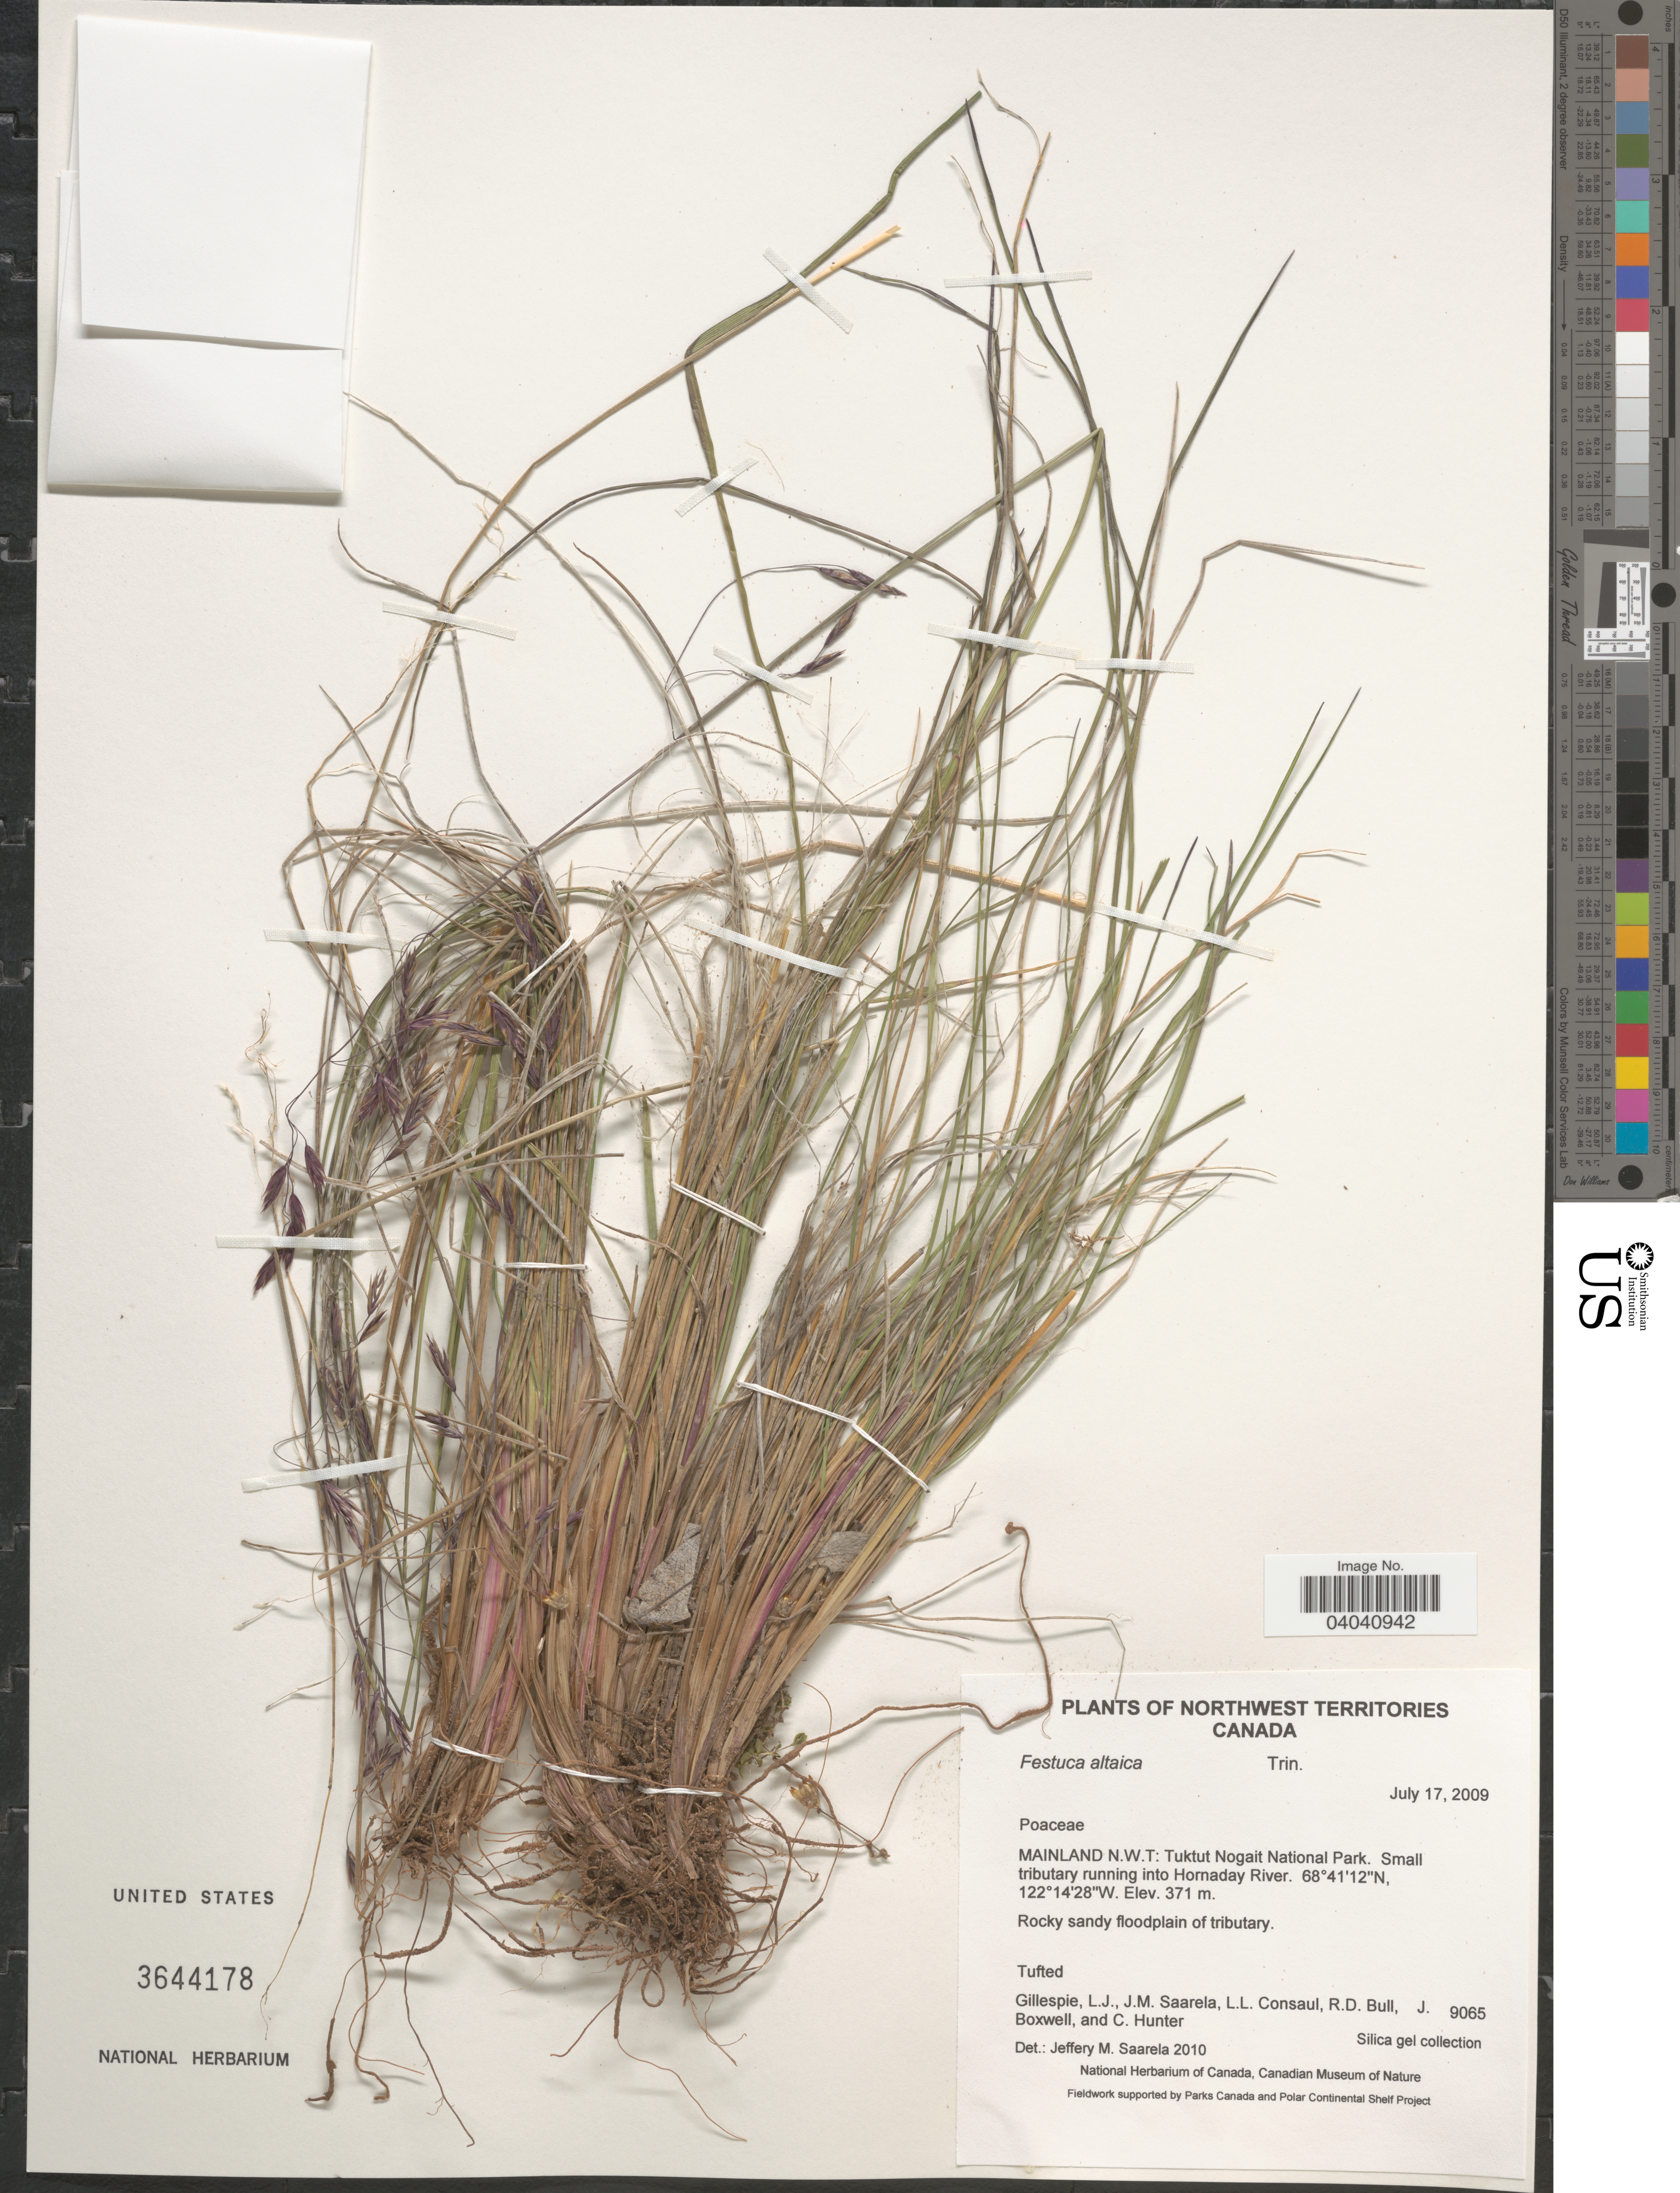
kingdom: Plantae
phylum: Tracheophyta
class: Liliopsida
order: Poales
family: Poaceae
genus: Festuca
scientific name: Festuca altaica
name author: Trin.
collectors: L. Gillespie, J. Saarela, L. Consaul, R. Bull & et al.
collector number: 9065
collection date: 2009-07-17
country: Canada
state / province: Northwest Territories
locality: Mainland N.W.T: Tuktuk Nogait National Park. Small tributary running into Hornaday River.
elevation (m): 371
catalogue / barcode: US 3644178